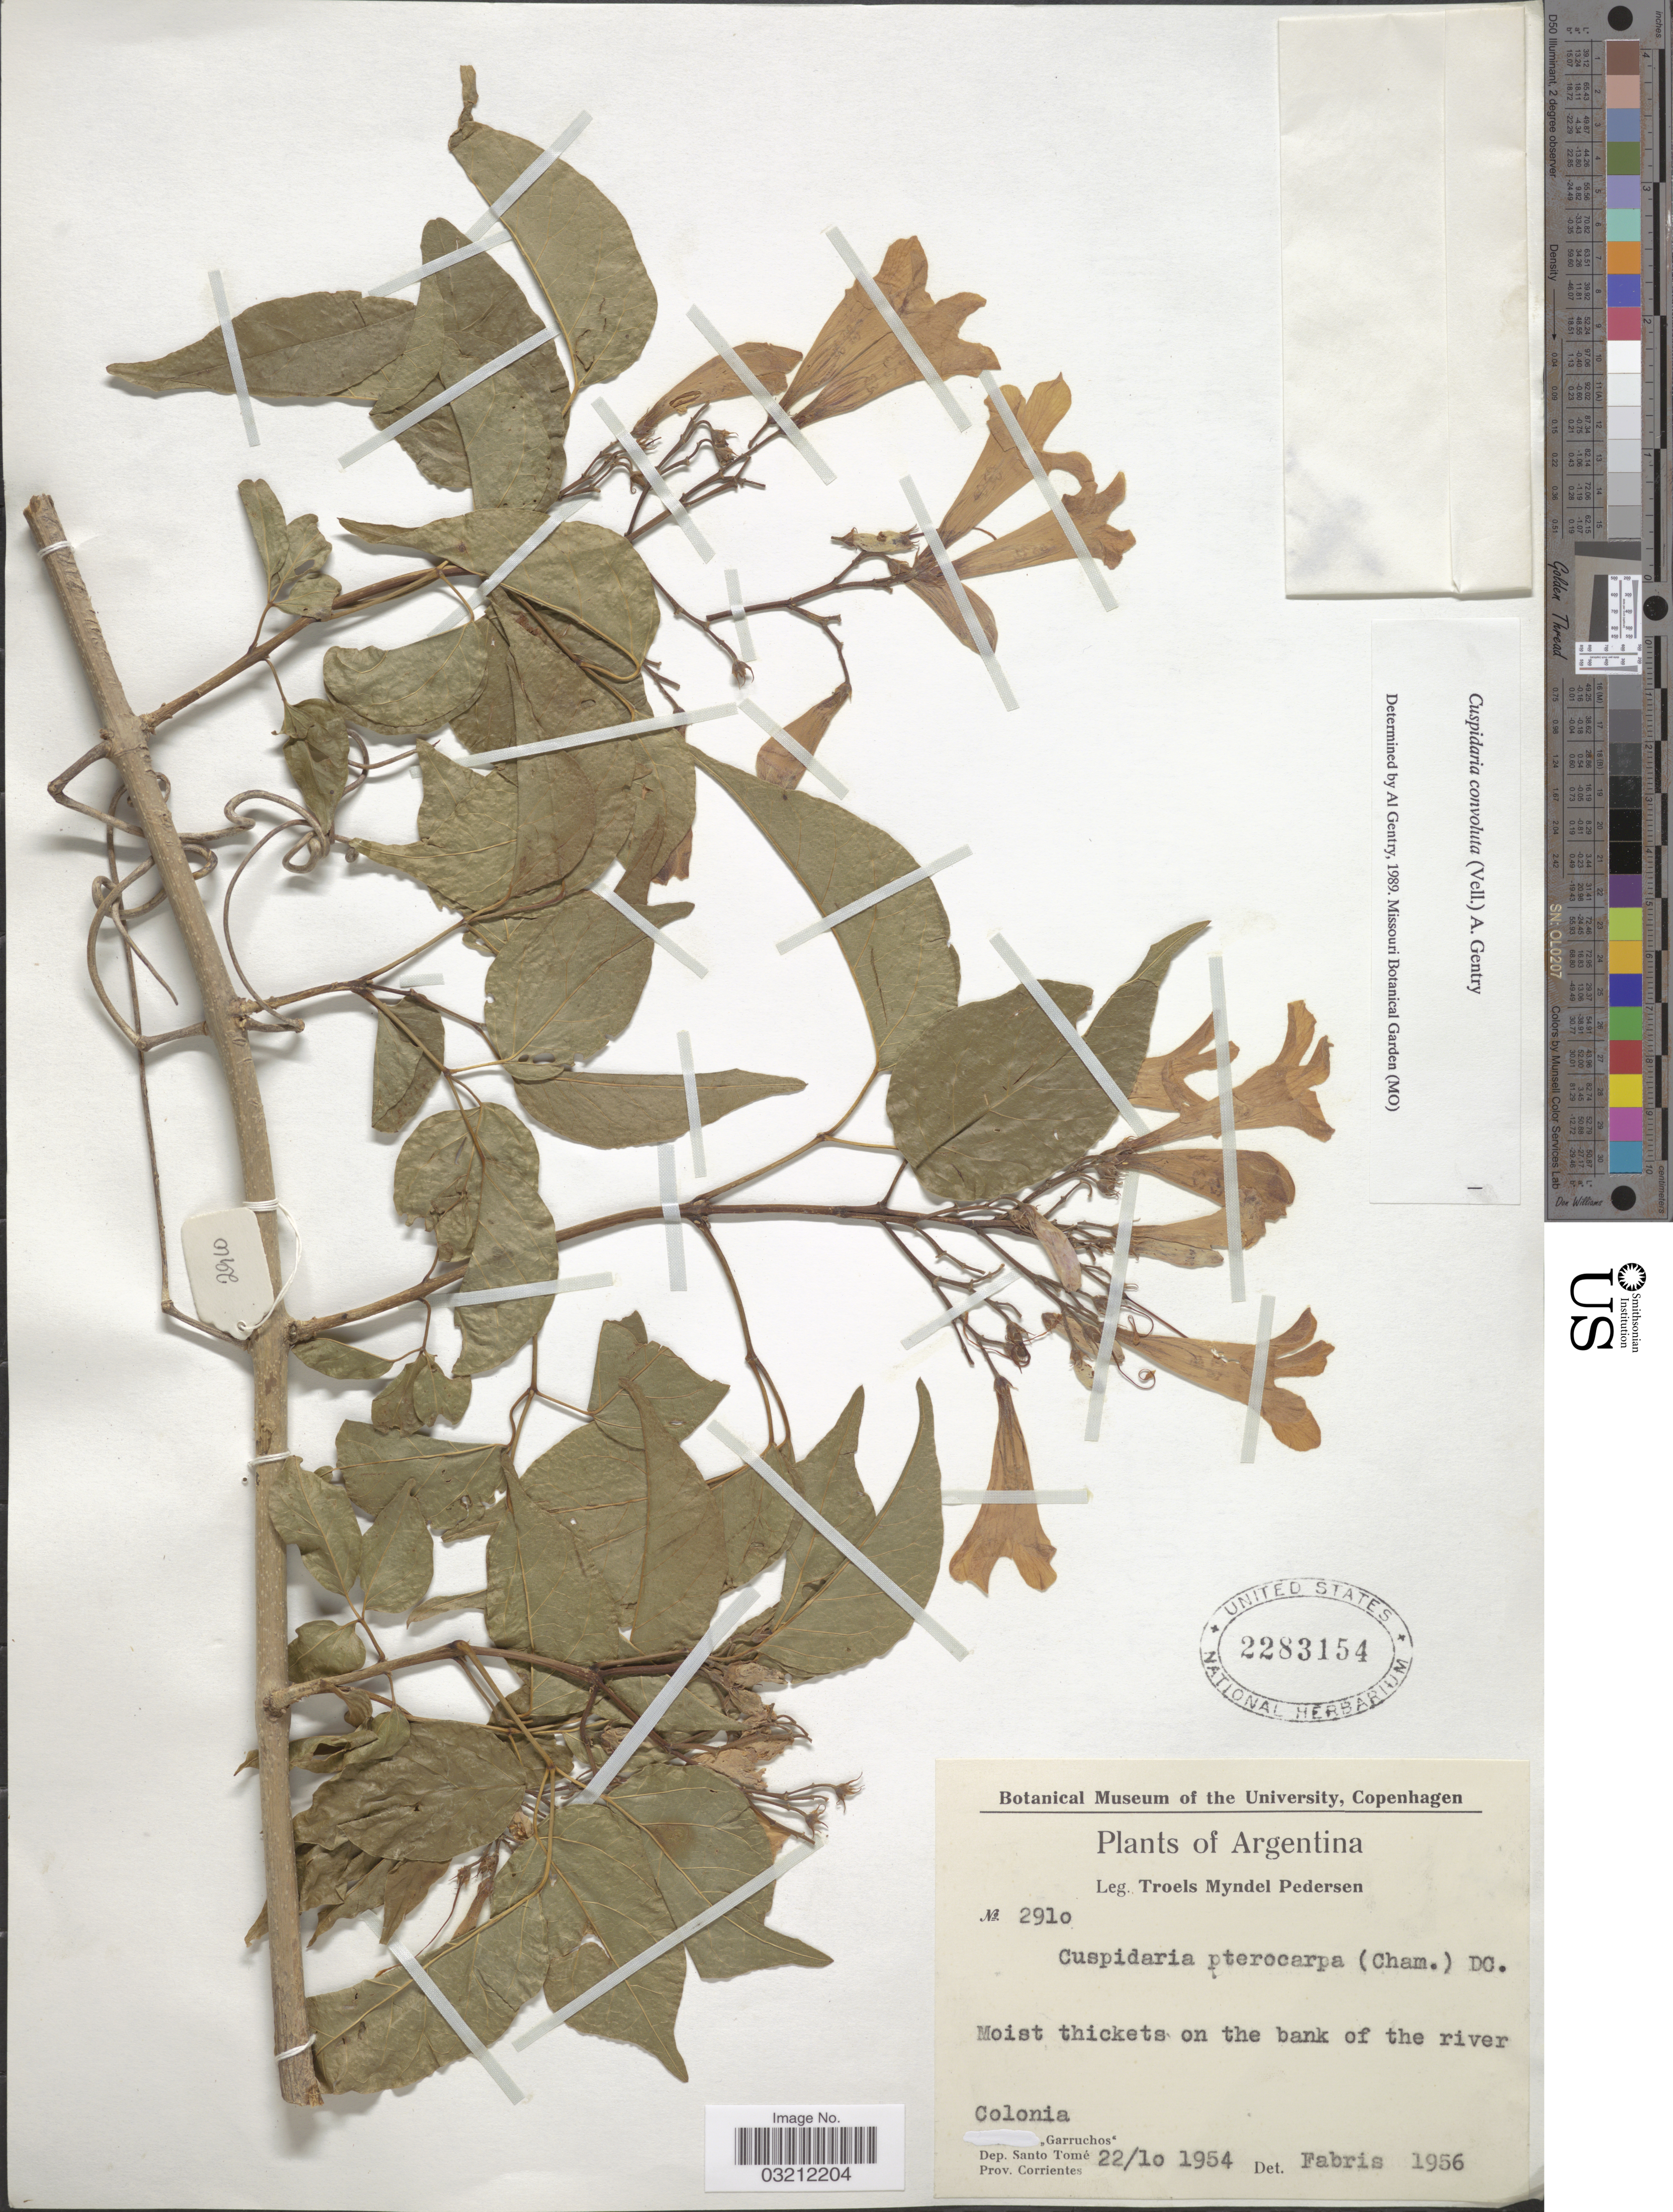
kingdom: Plantae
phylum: Tracheophyta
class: Magnoliopsida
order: Lamiales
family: Bignoniaceae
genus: Cuspidaria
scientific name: Cuspidaria convoluta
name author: (Vell.) A.H. Gentry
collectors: T. Pederson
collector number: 2910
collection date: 1954-10-22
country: Argentina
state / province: Corrientes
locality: Colonia "Garruchos", Dep. Santo Tomé.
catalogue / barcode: US 2283154